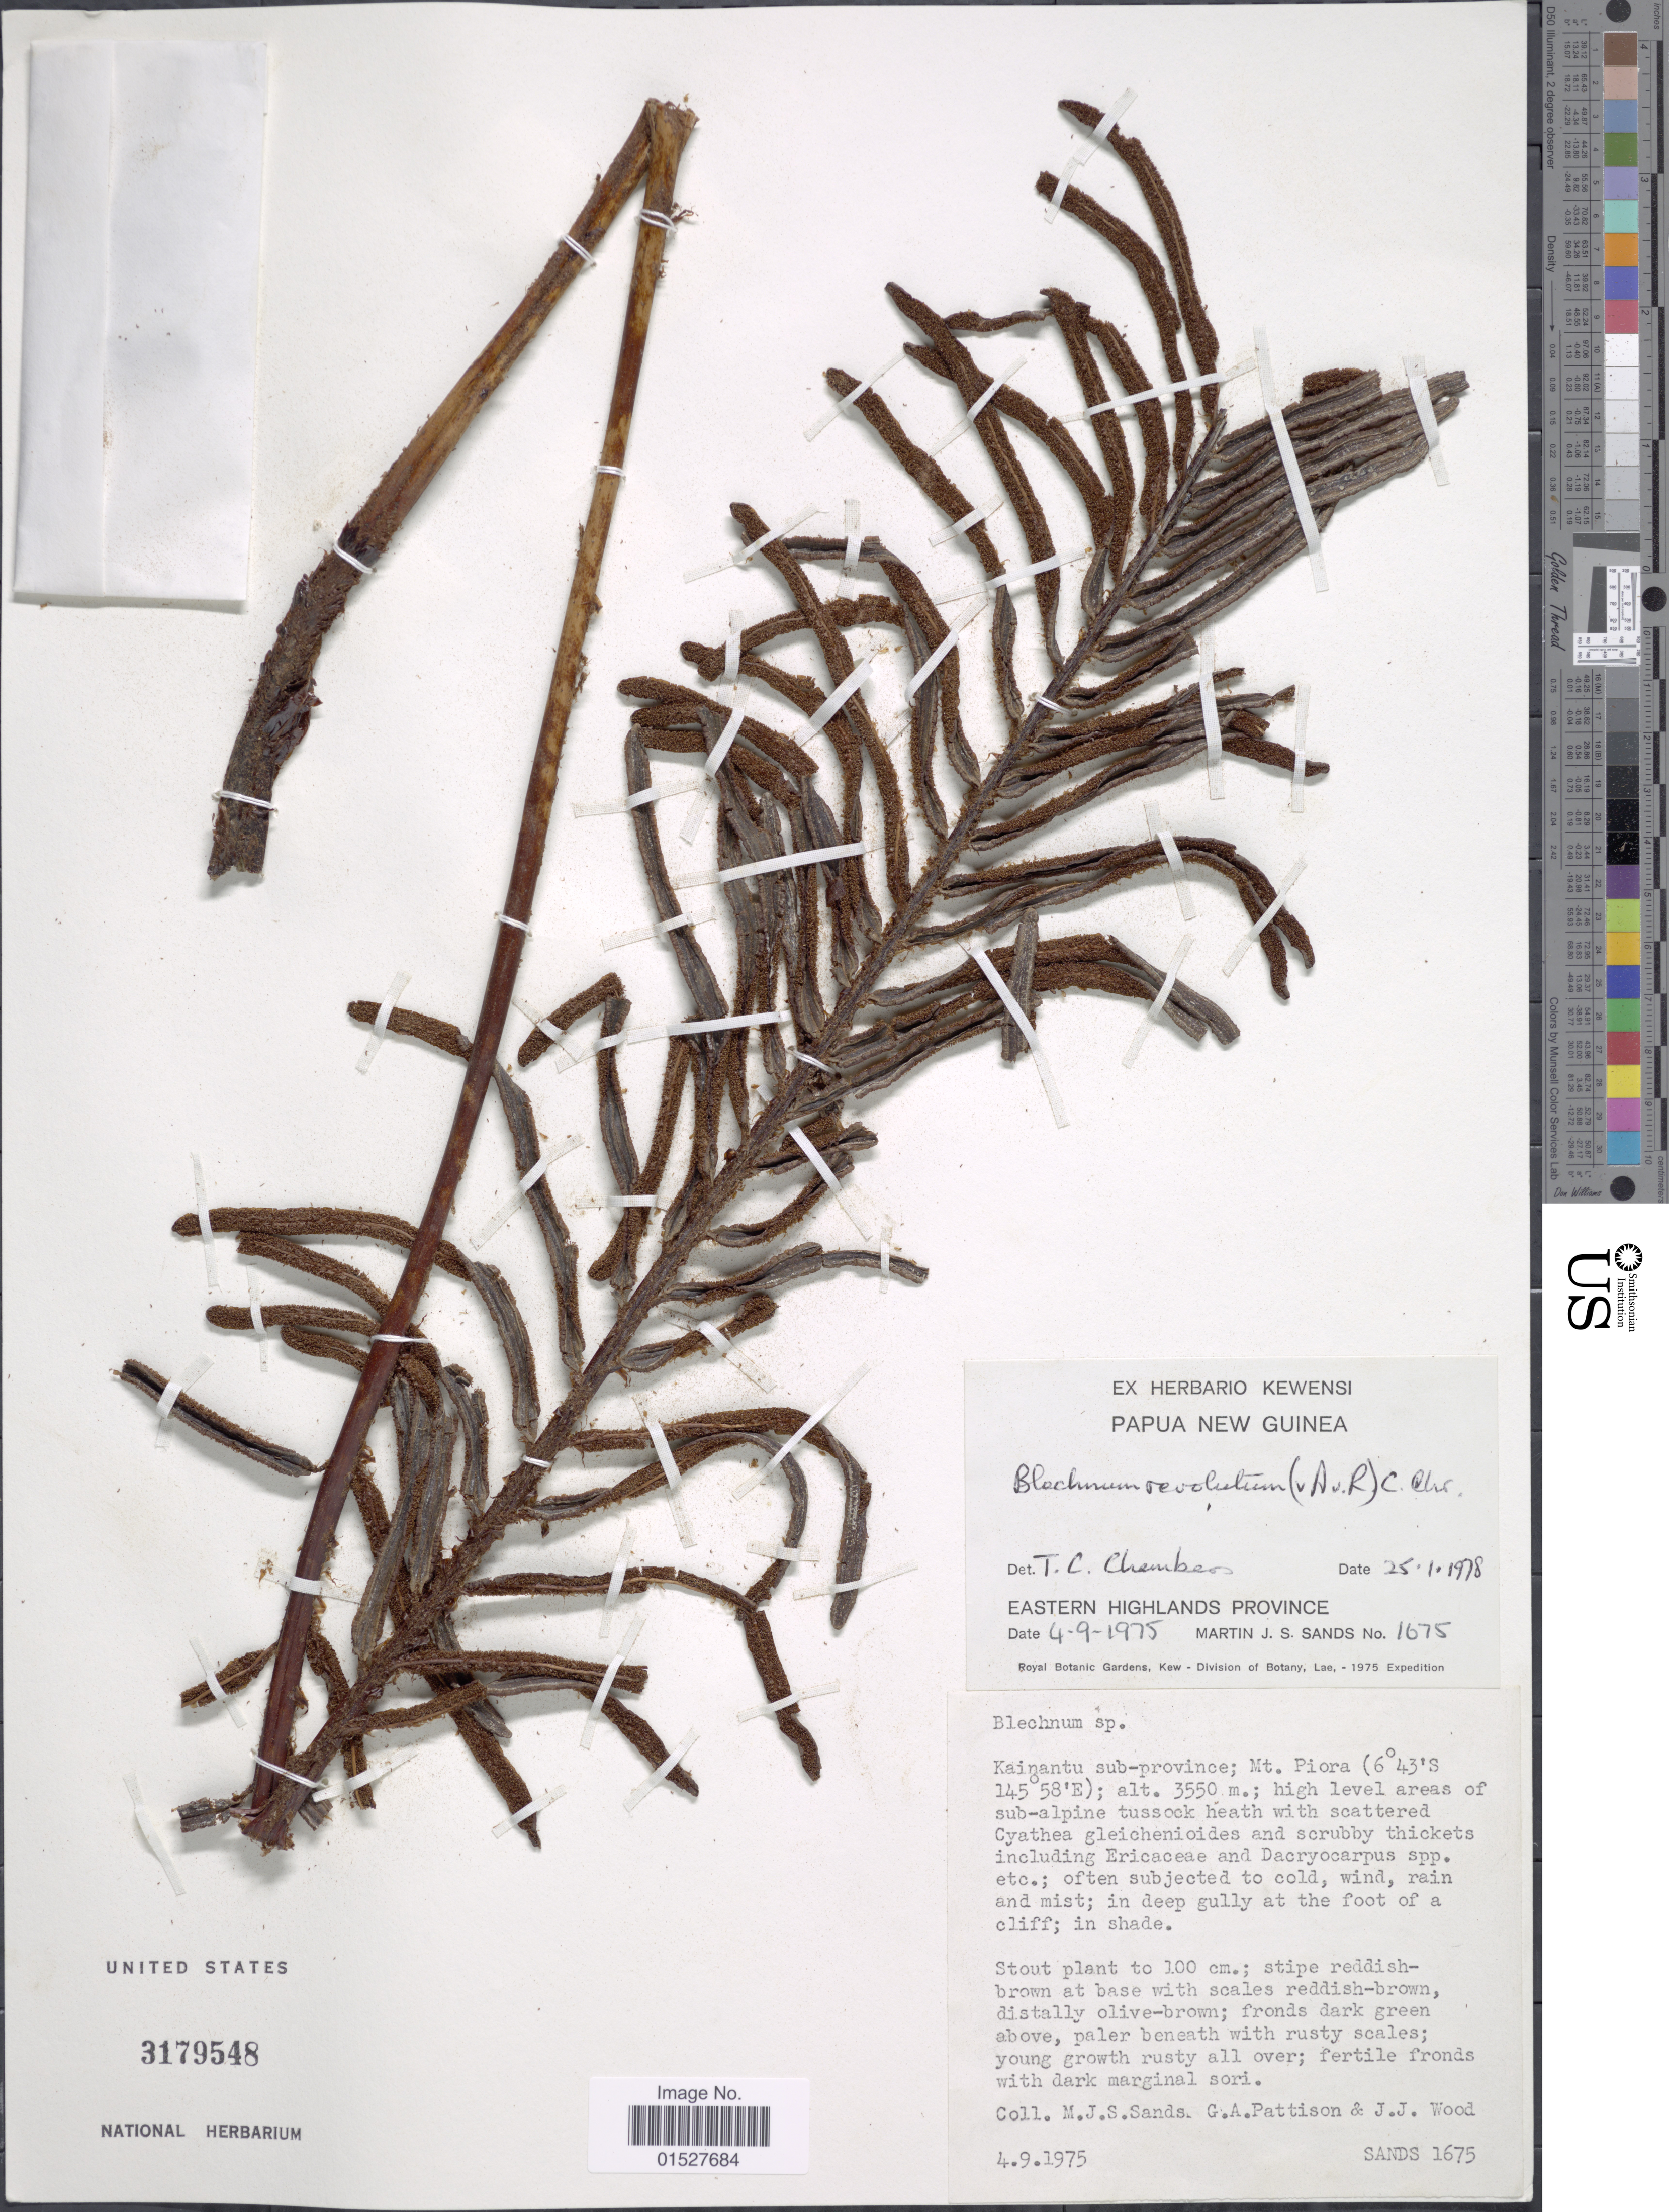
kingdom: Plantae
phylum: Tracheophyta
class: Polypodiopsida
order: Polypodiales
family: Blechnaceae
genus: Blechnum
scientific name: Blechnum revolutum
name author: (Alderw.) C. Chr.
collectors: M. Sands, G. Pattison & J. Wood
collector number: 1675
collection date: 1975-09-04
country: Papua New Guinea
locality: Eastern Highlands Province. Kainantu sub-province; Mt. Piora.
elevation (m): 3550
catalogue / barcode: US 3179548